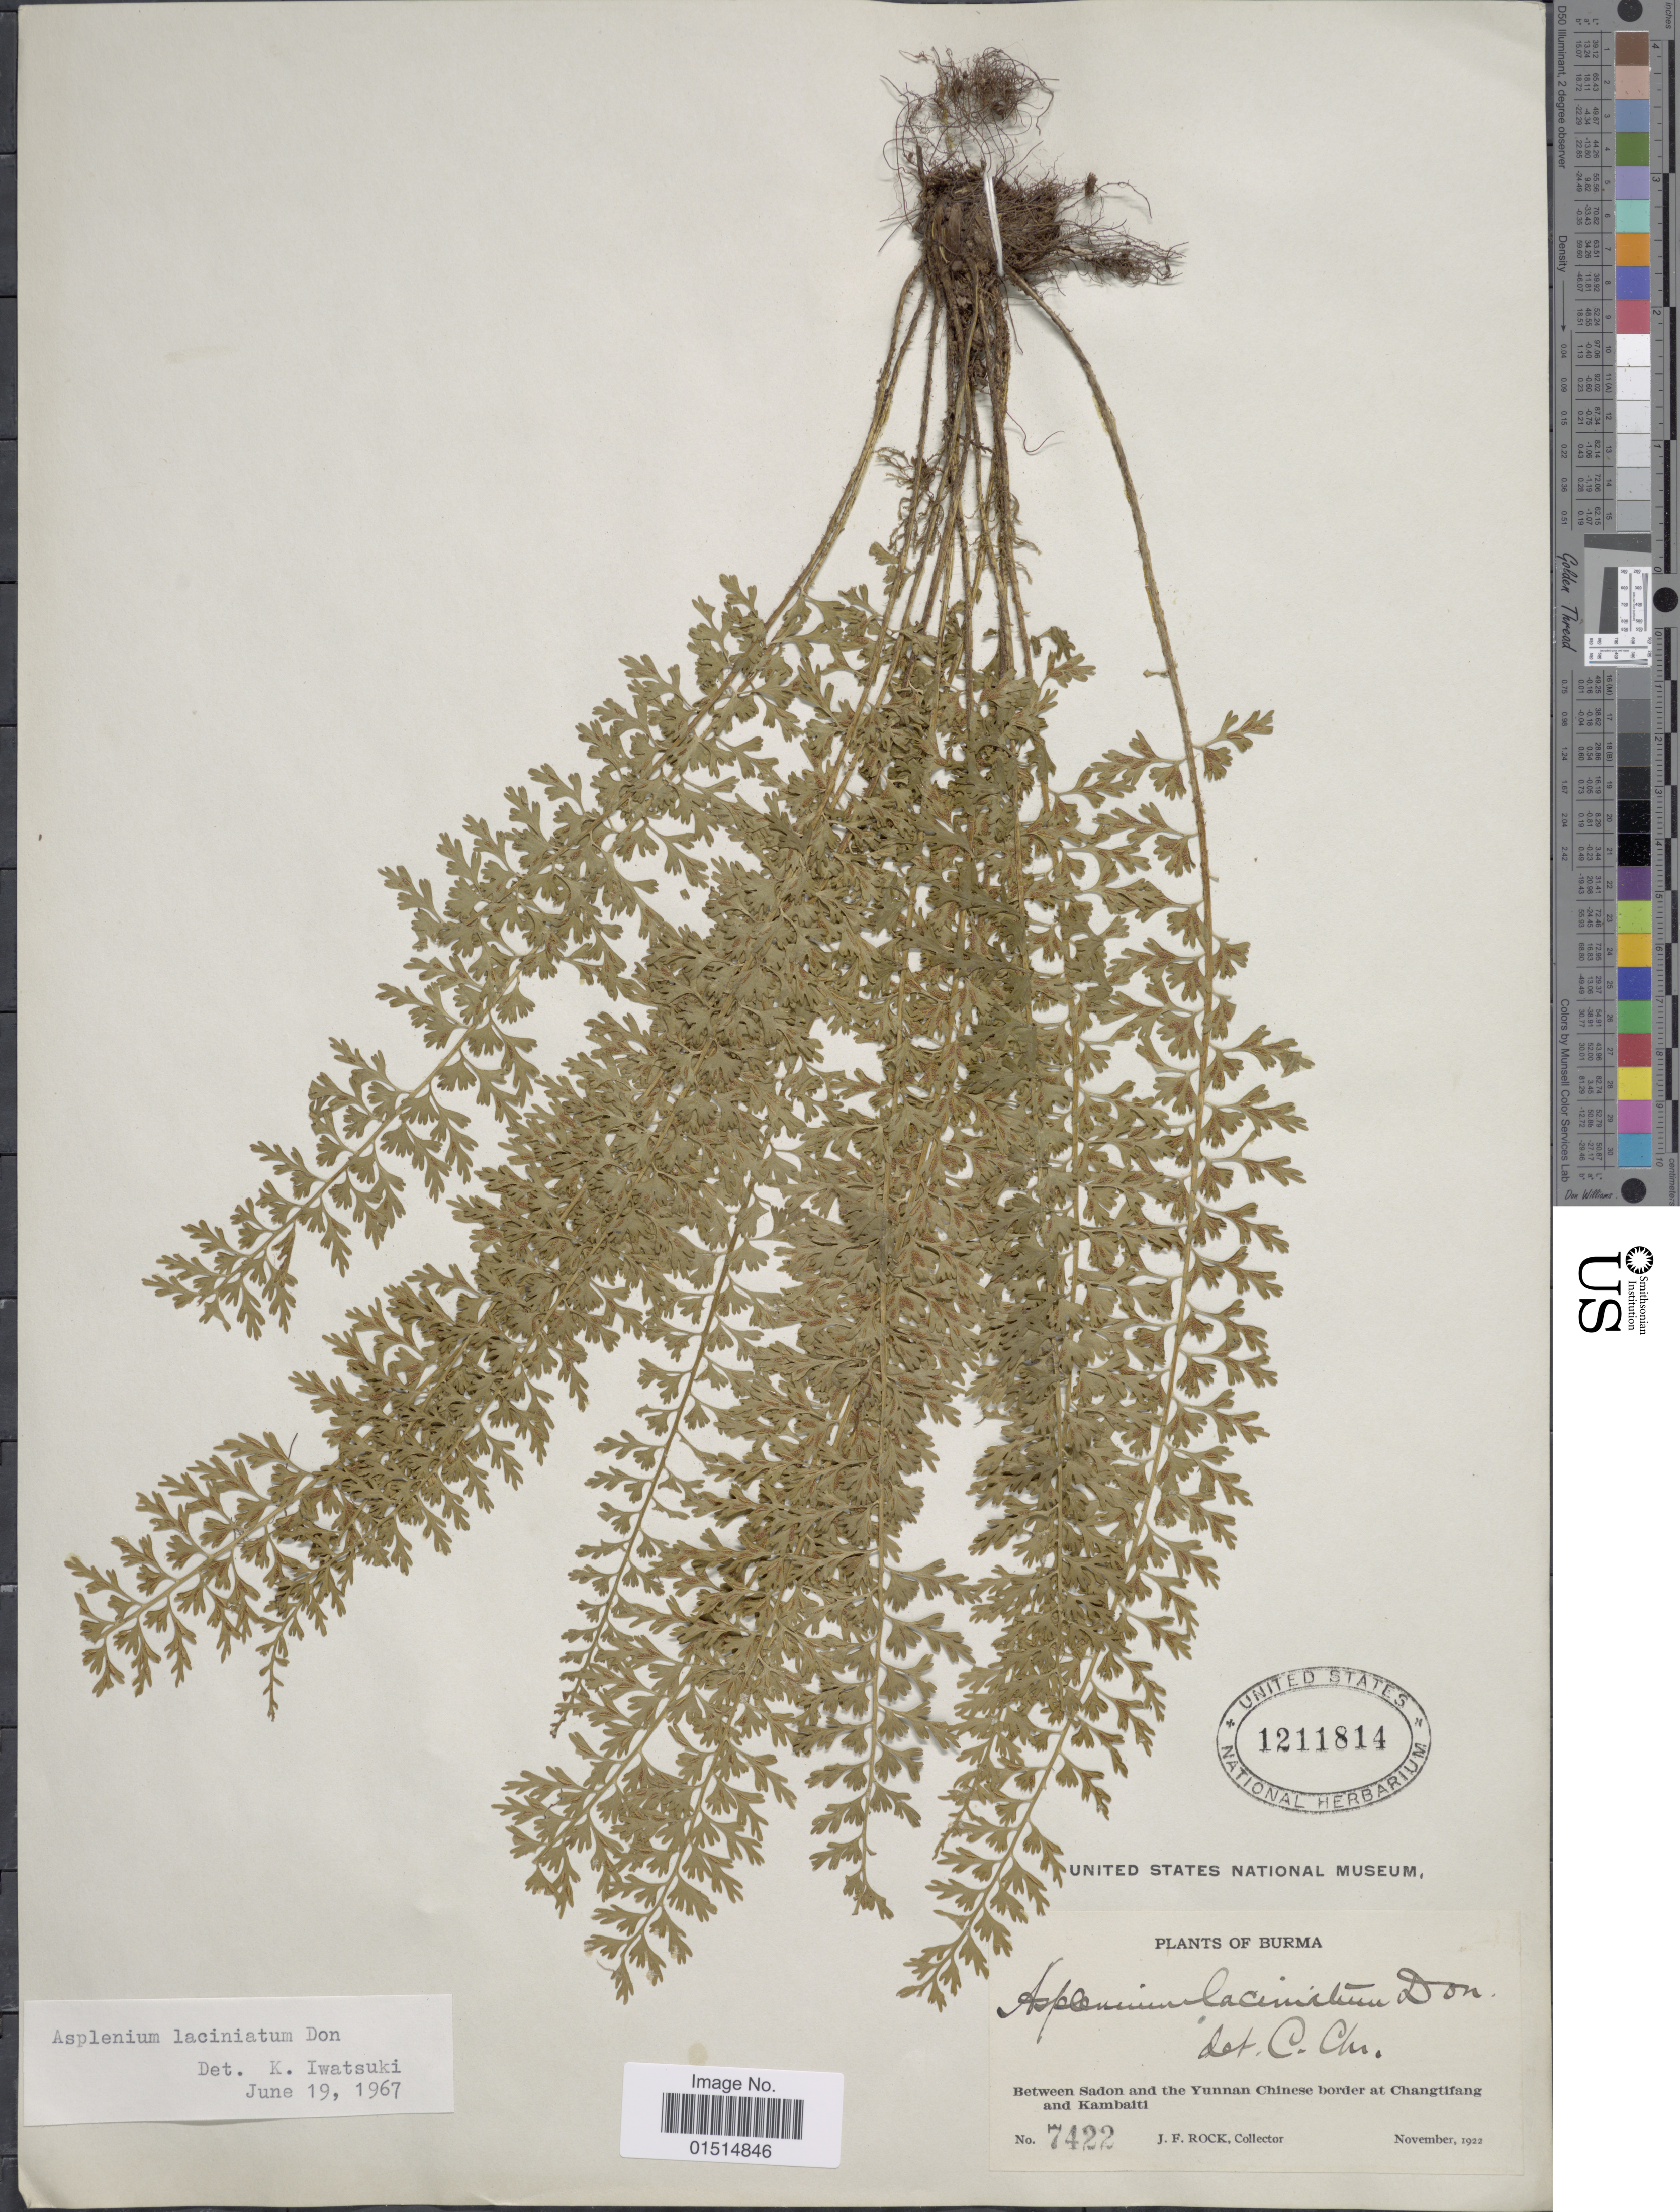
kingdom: Plantae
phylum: Tracheophyta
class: Polypodiopsida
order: Polypodiales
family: Aspleniaceae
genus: Asplenium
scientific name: Asplenium guenzianum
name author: Mett.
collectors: J. Rock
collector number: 7422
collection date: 1922-11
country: Myanmar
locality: Burma, Between Sadon and the Yunnan Chinese border at Changtifang and Kambaiti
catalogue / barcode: US 1211814